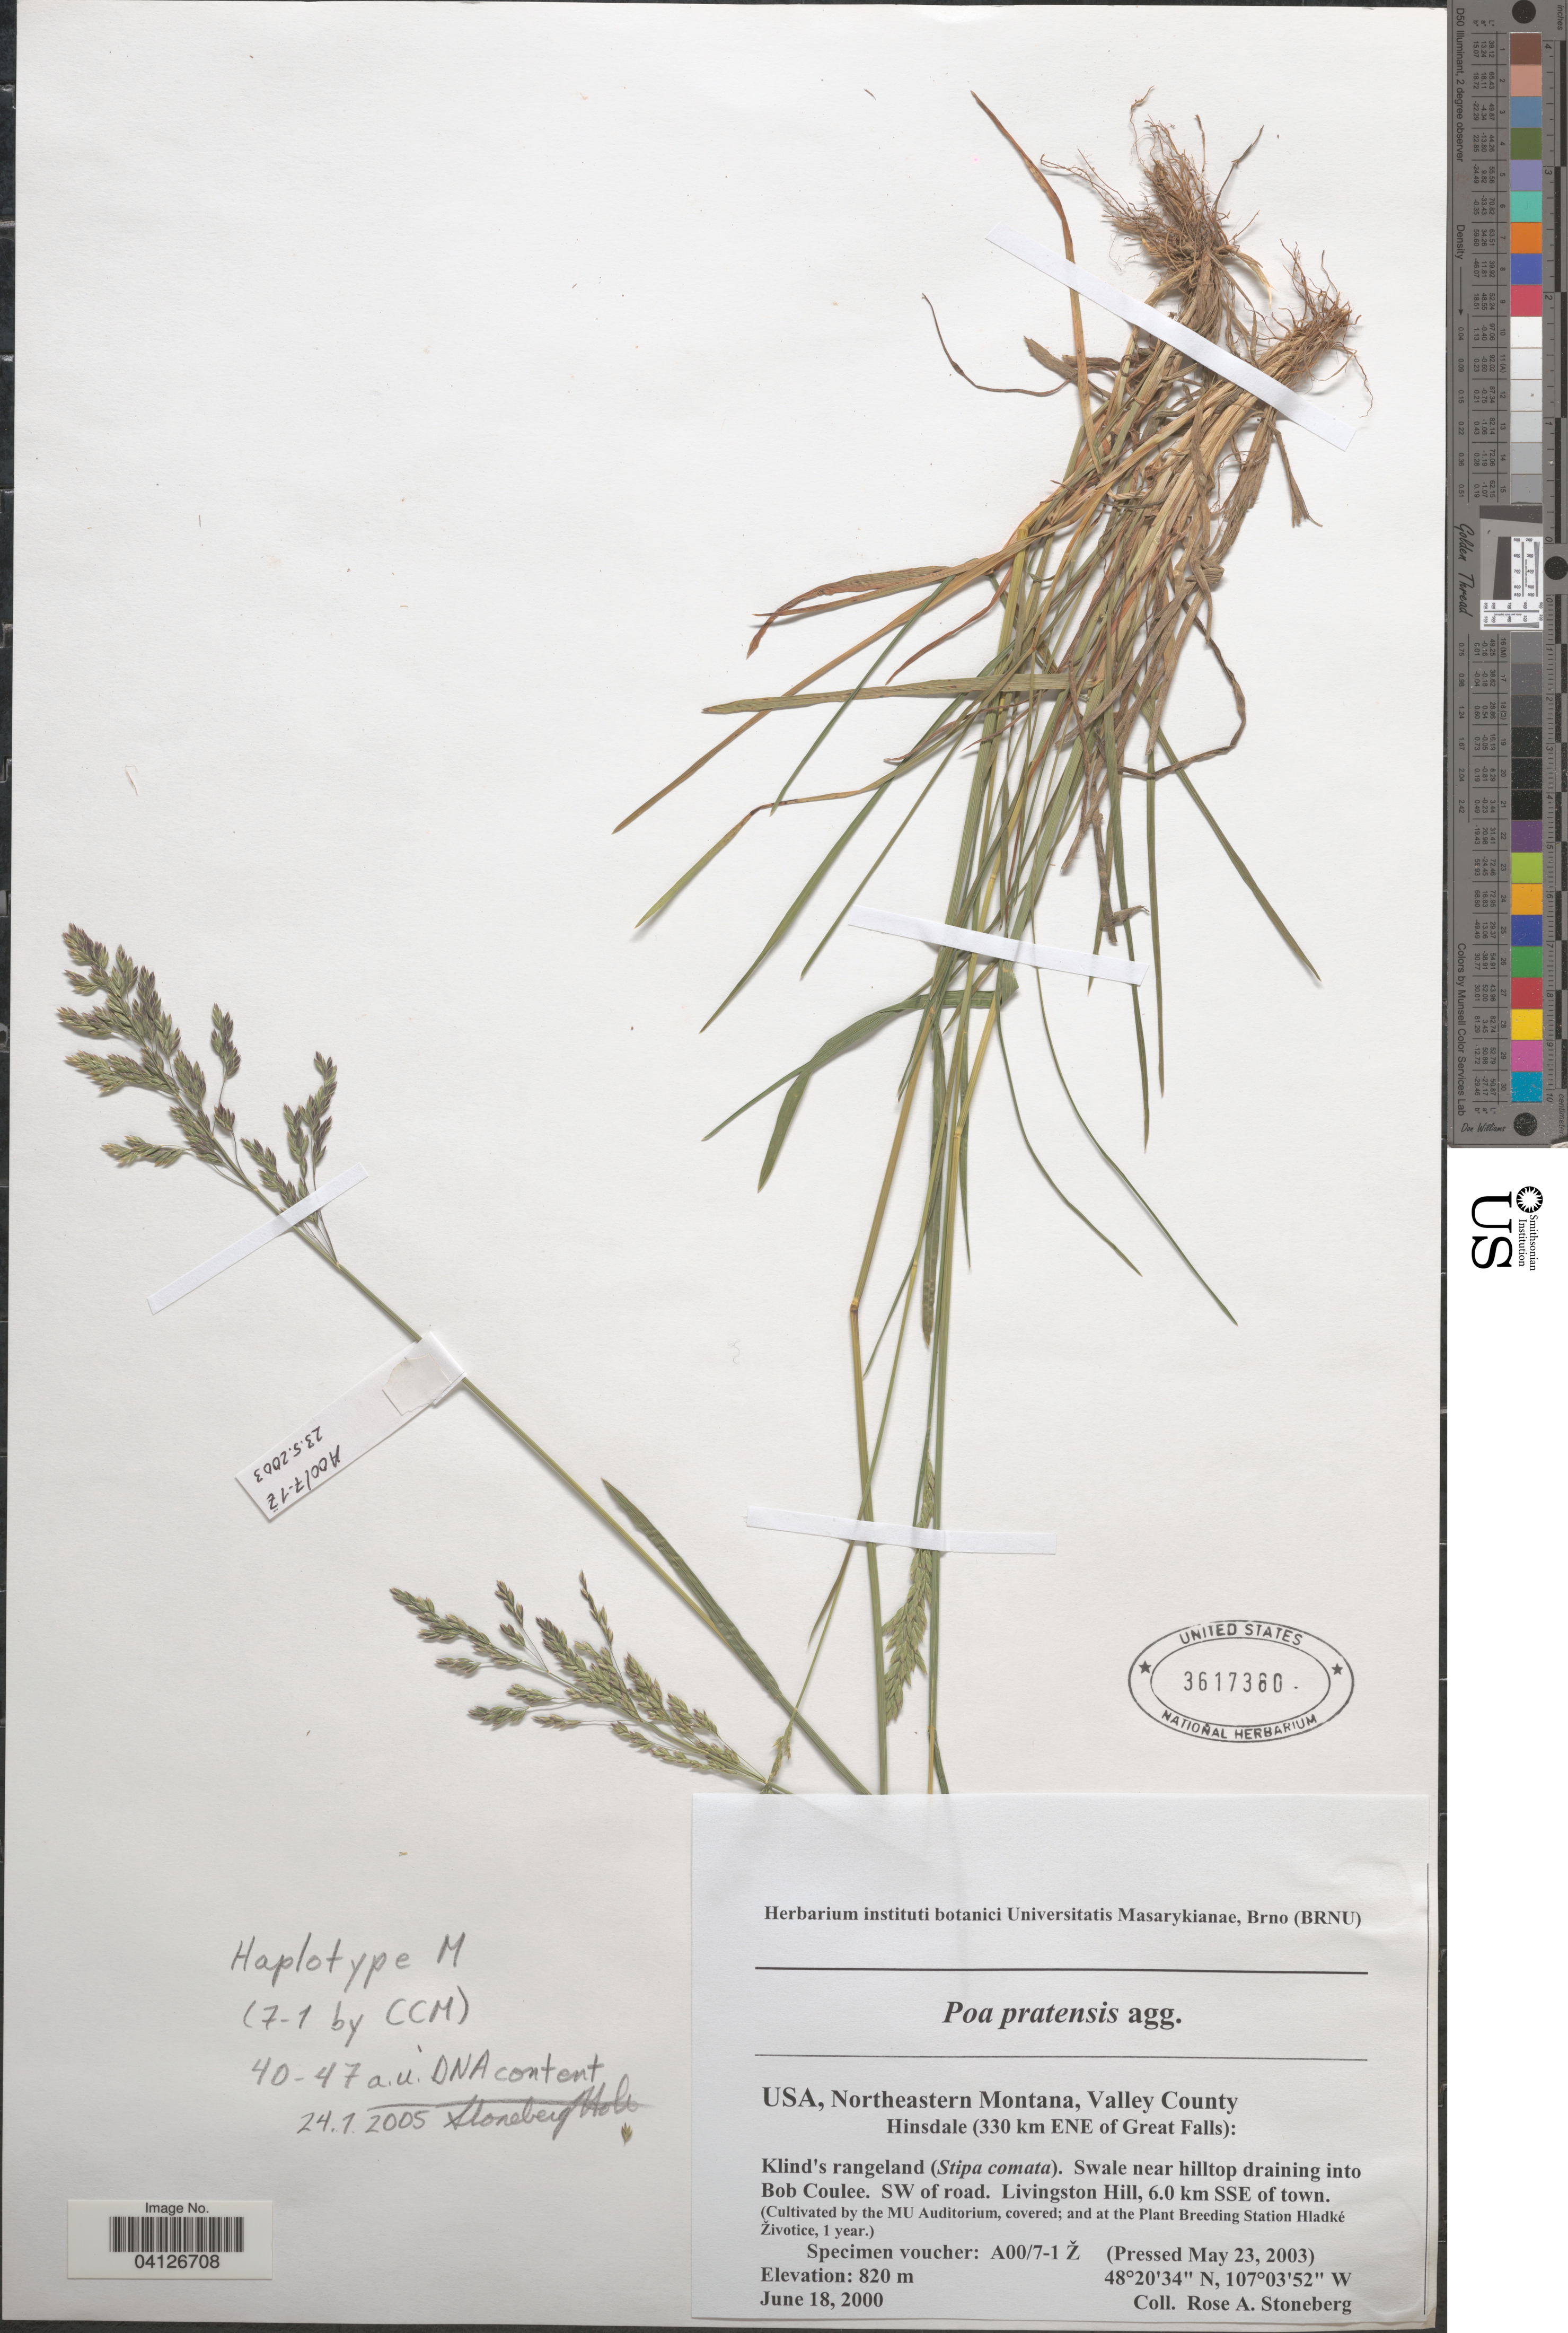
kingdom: Plantae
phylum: Tracheophyta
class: Liliopsida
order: Poales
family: Poaceae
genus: Poa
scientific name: Poa pratensis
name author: L.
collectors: Ex herb. instituti botanici Universitatis Masarykianae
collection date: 2003-05-23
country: Czechia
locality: (Cultivated by the MU Auditorium, covered; and at the Plant Breeding Station Hladké Životice, 1 year.).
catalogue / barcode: US 3617360